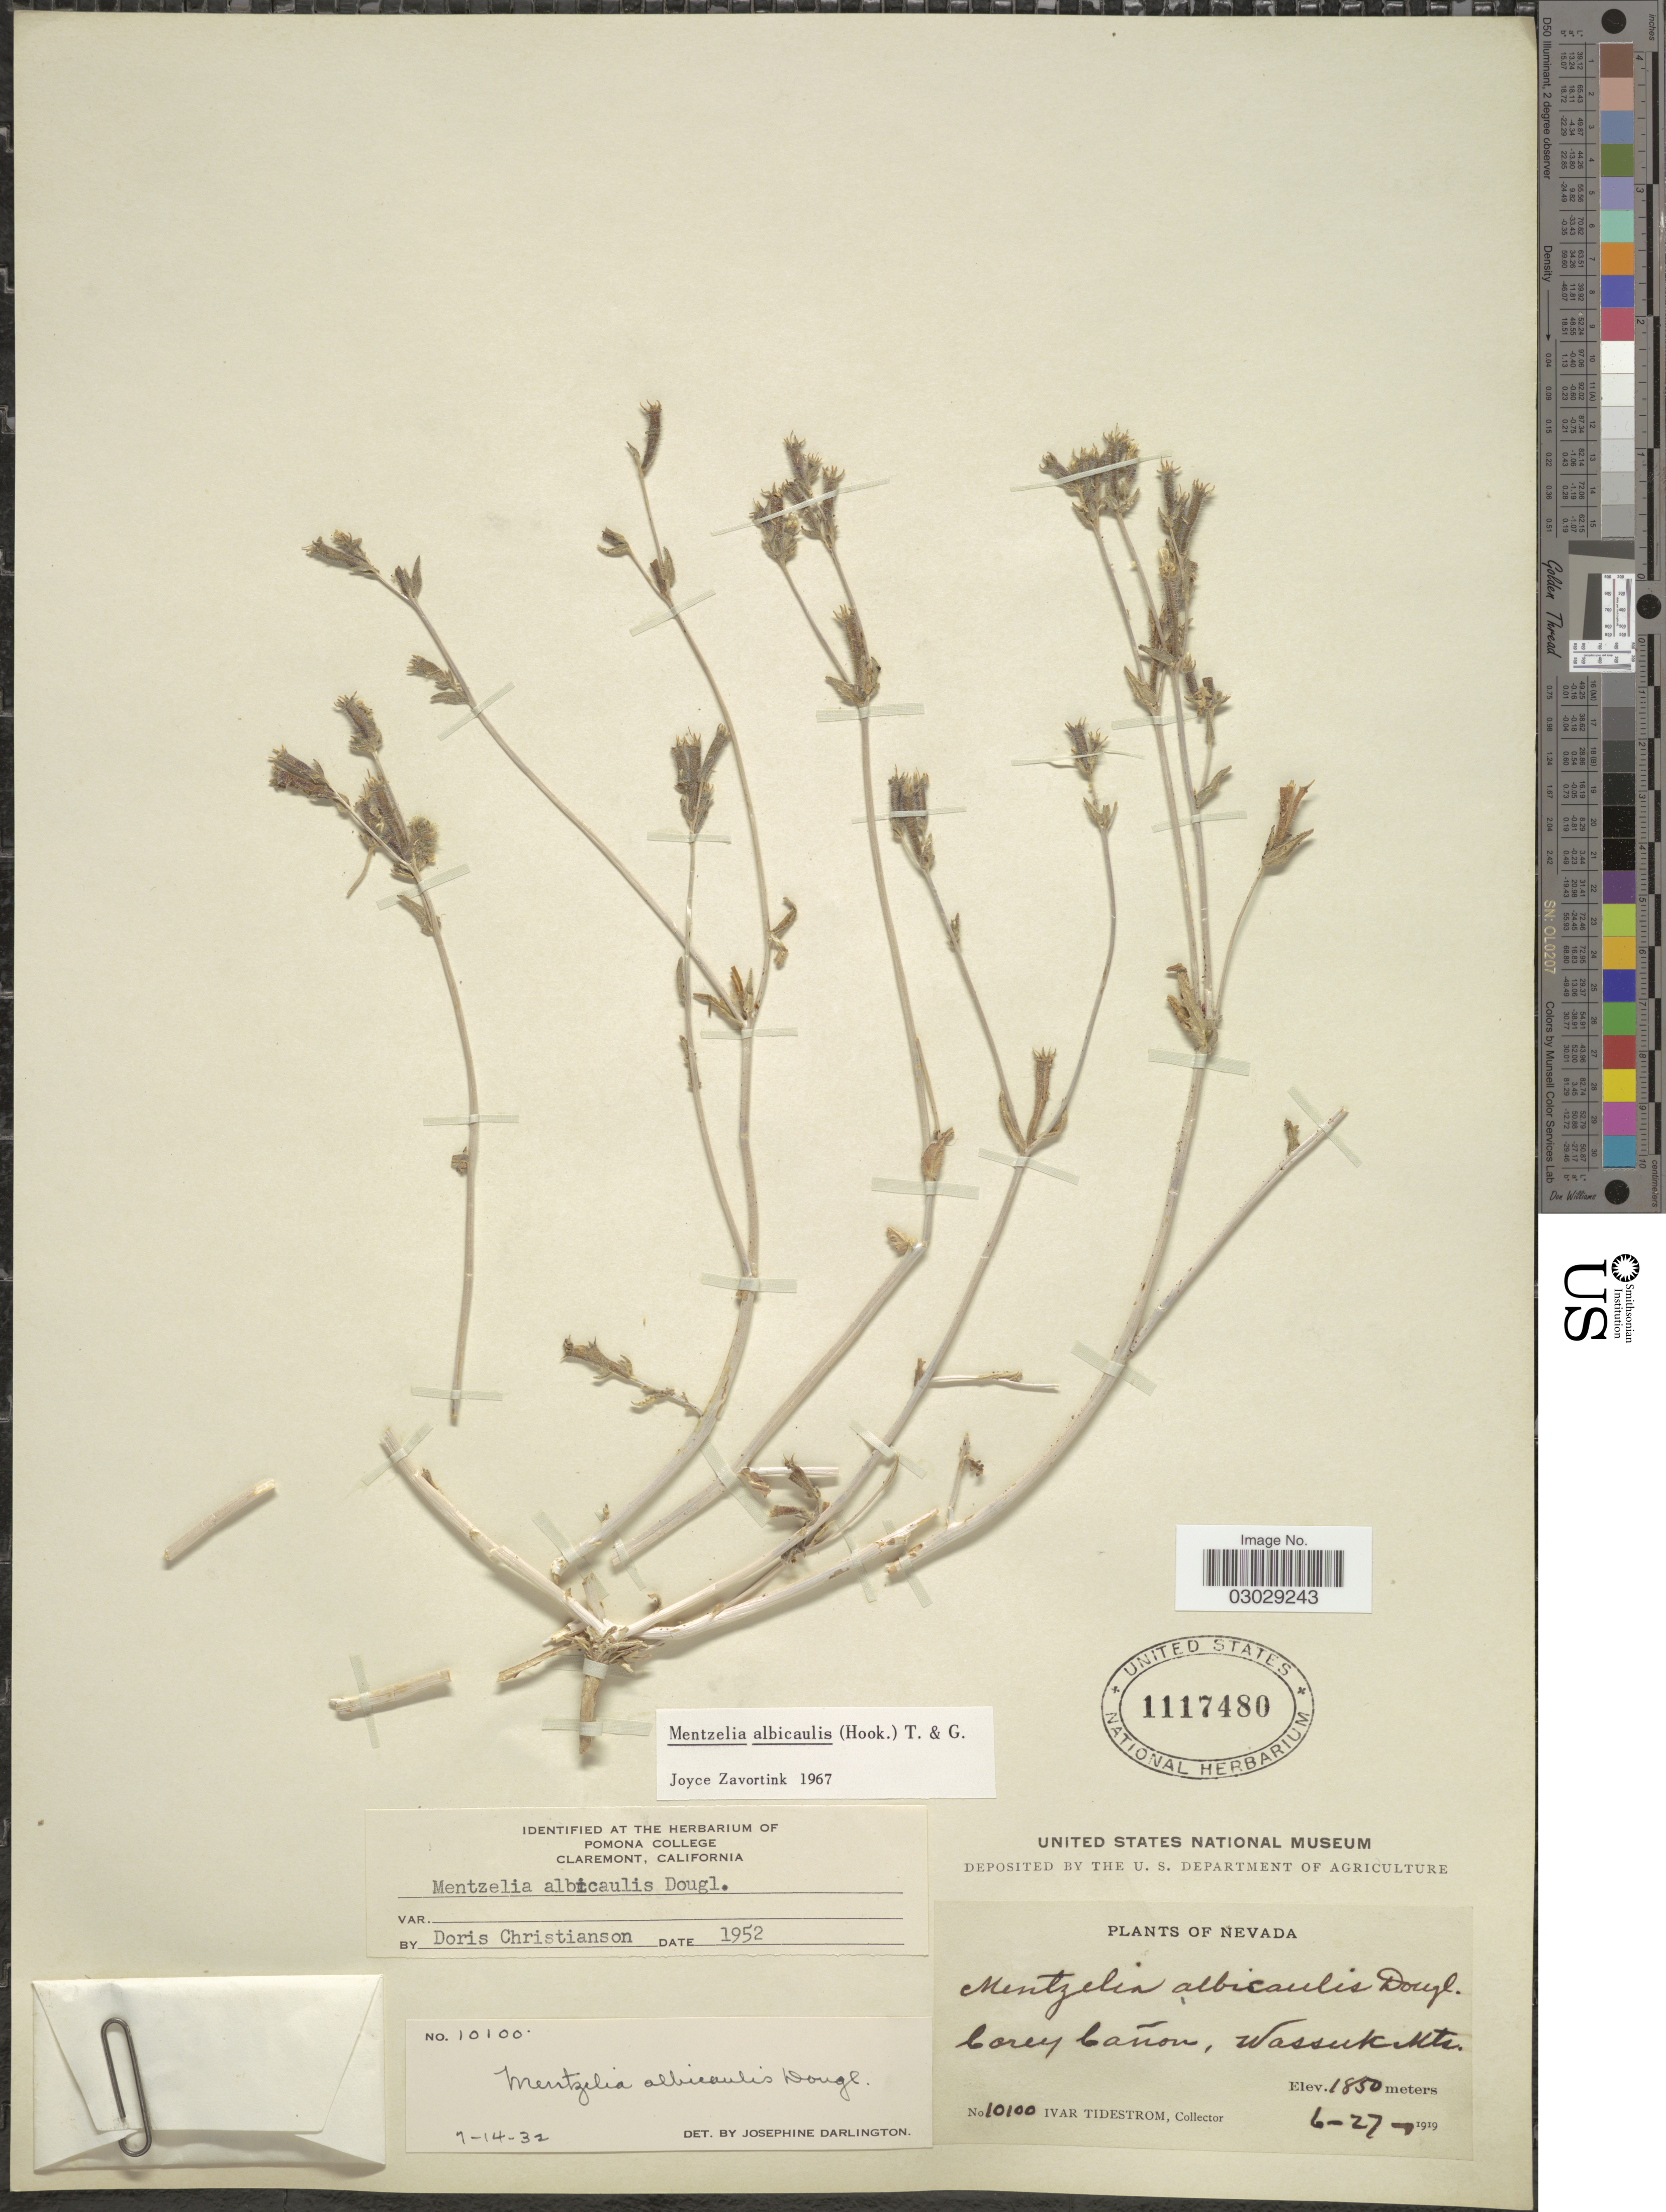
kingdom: Plantae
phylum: Tracheophyta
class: Magnoliopsida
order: Cornales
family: Loasaceae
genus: Mentzelia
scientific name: Mentzelia albicaulis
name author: (Douglas ex Hook.) Douglas ex Torr. & A. Gray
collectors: I. F. Tidestrom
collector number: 10100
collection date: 1919-06-27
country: United States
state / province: Nevada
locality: Corey Cañon, Wassuk Mts.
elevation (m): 1850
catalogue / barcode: US 1117480